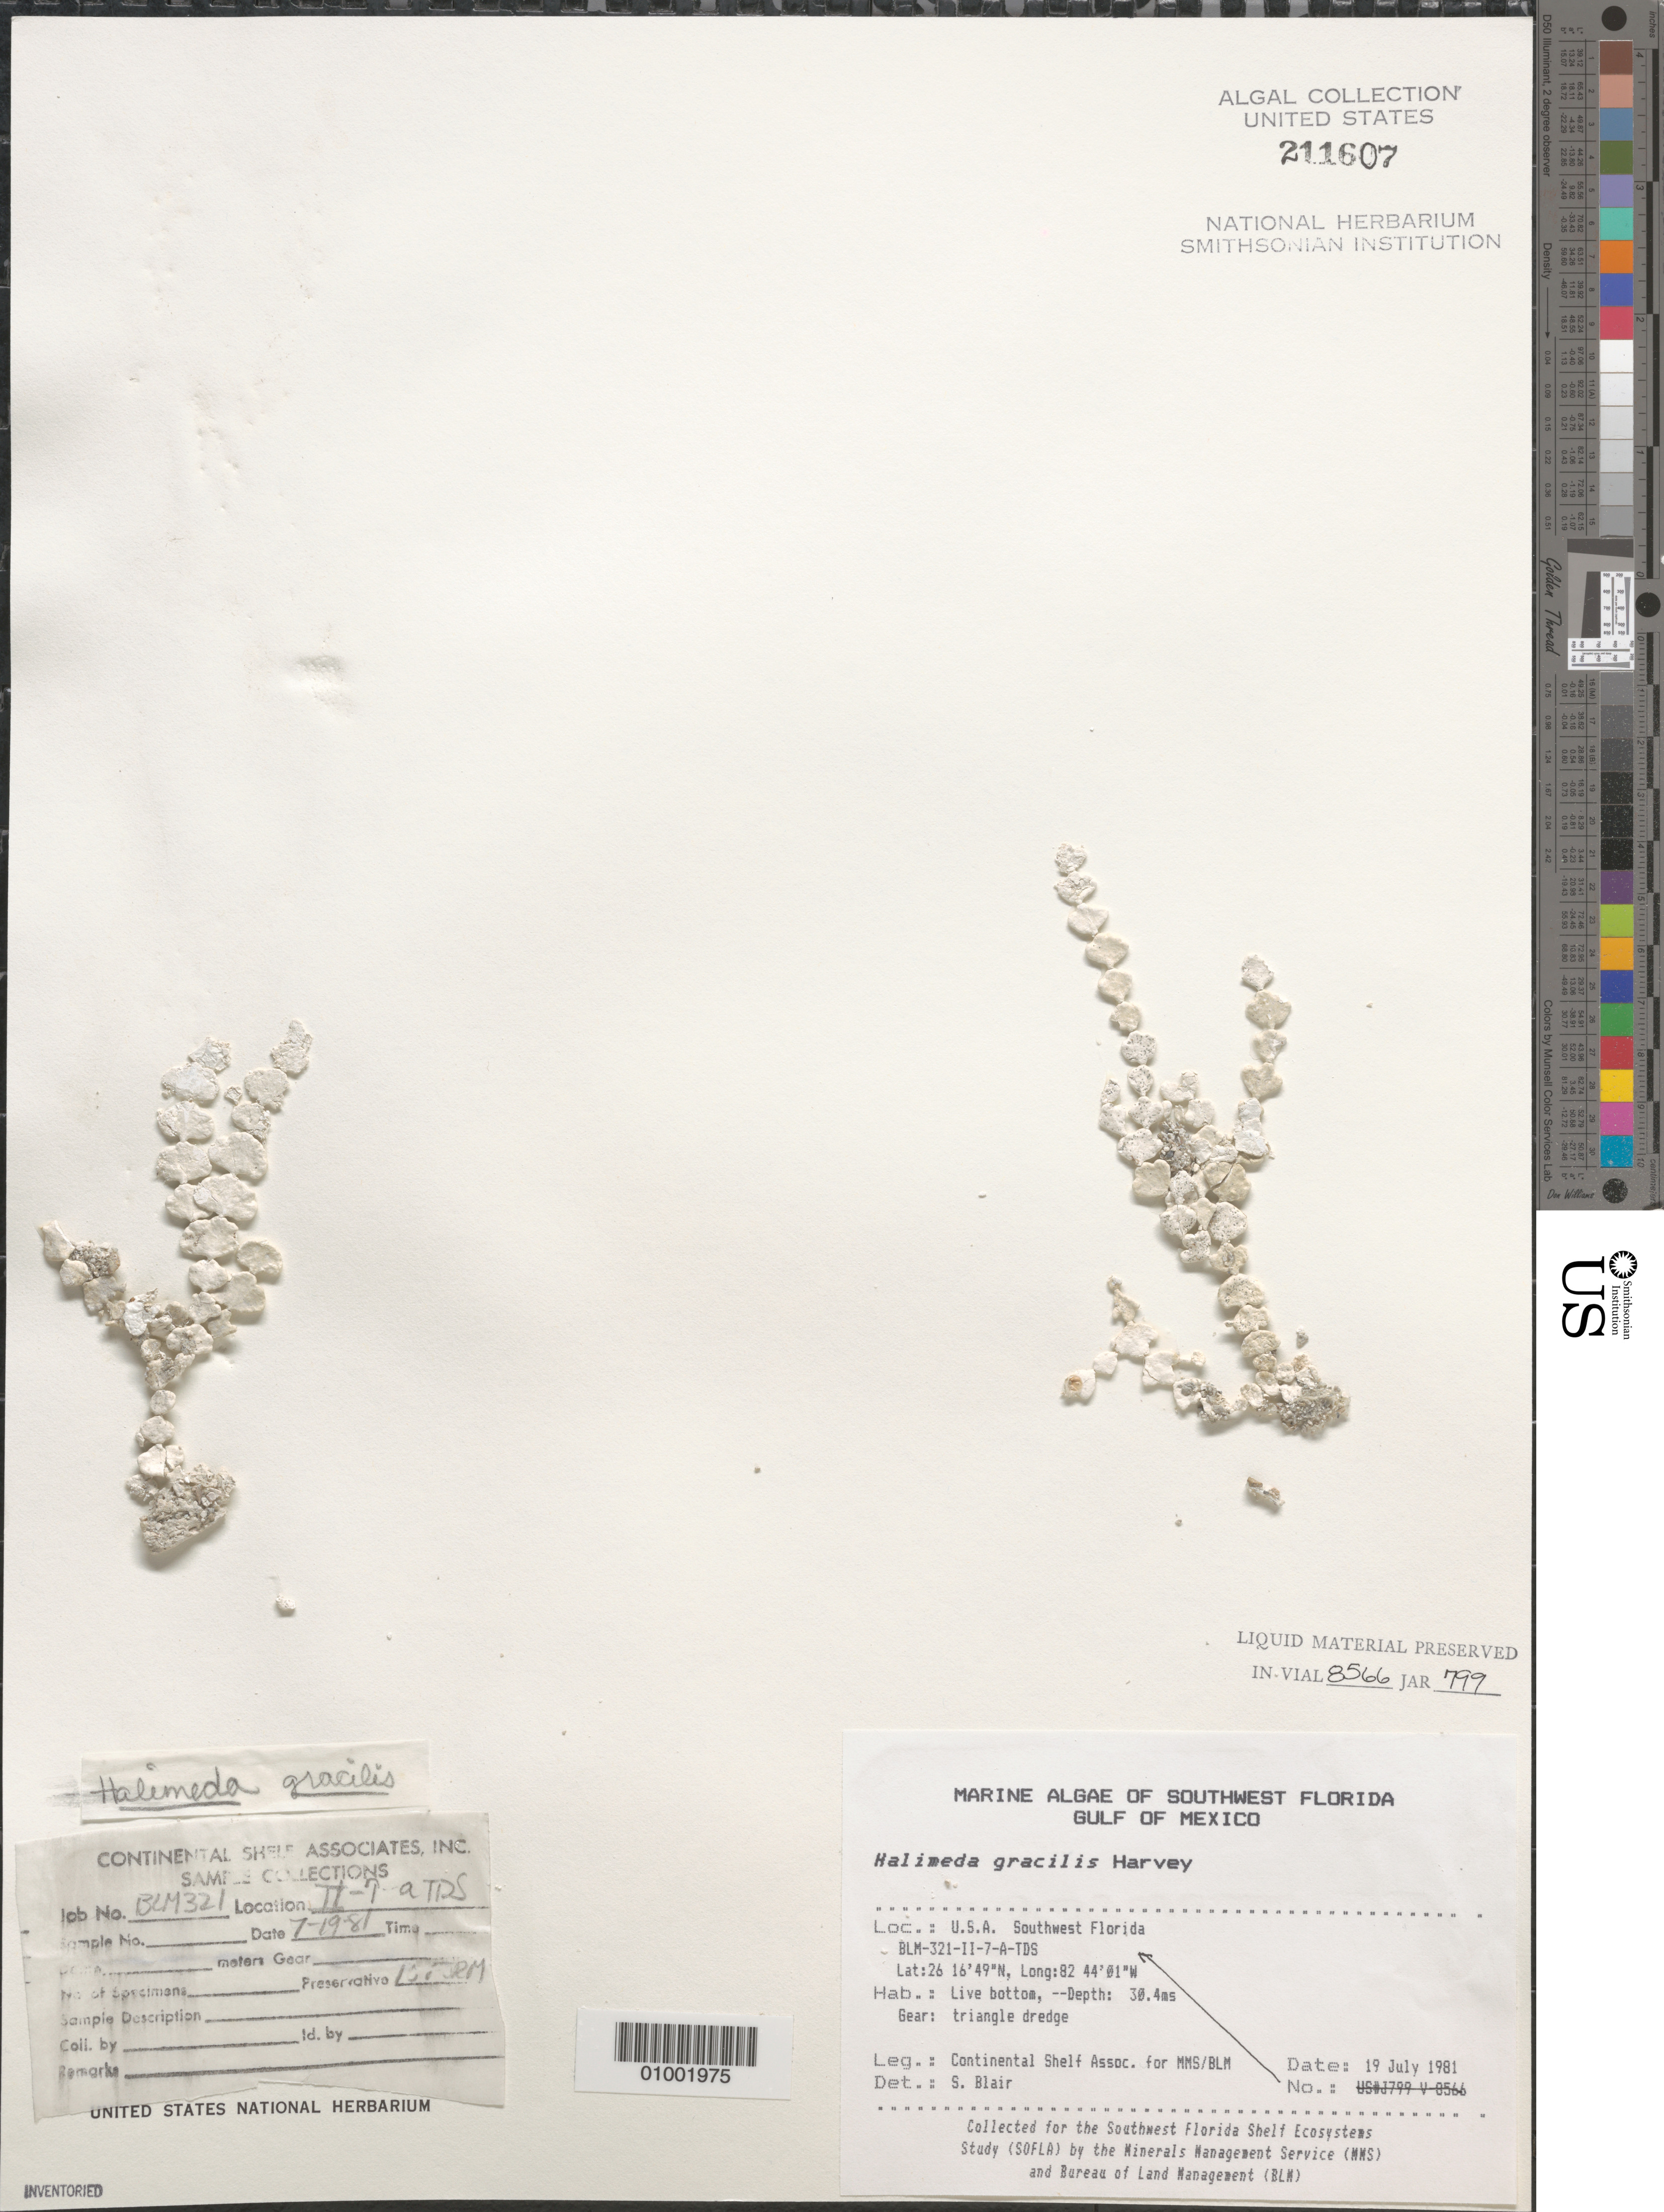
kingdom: Plantae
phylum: Chlorophyta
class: Ulvophyceae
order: Bryopsidales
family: Halimedaceae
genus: Halimeda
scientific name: Halimeda gracilis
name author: Harv. ex J. Agardh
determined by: Blair, S. M.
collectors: Continental Shelf Associates for the MMS/BLM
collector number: BLM-321-II-7-A-TDS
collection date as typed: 19 Jul 1981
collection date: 1981-07-19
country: United States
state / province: Florida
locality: Gulf of Mexico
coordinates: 26 16'49"N, 82 44'01"W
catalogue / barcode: US 211607